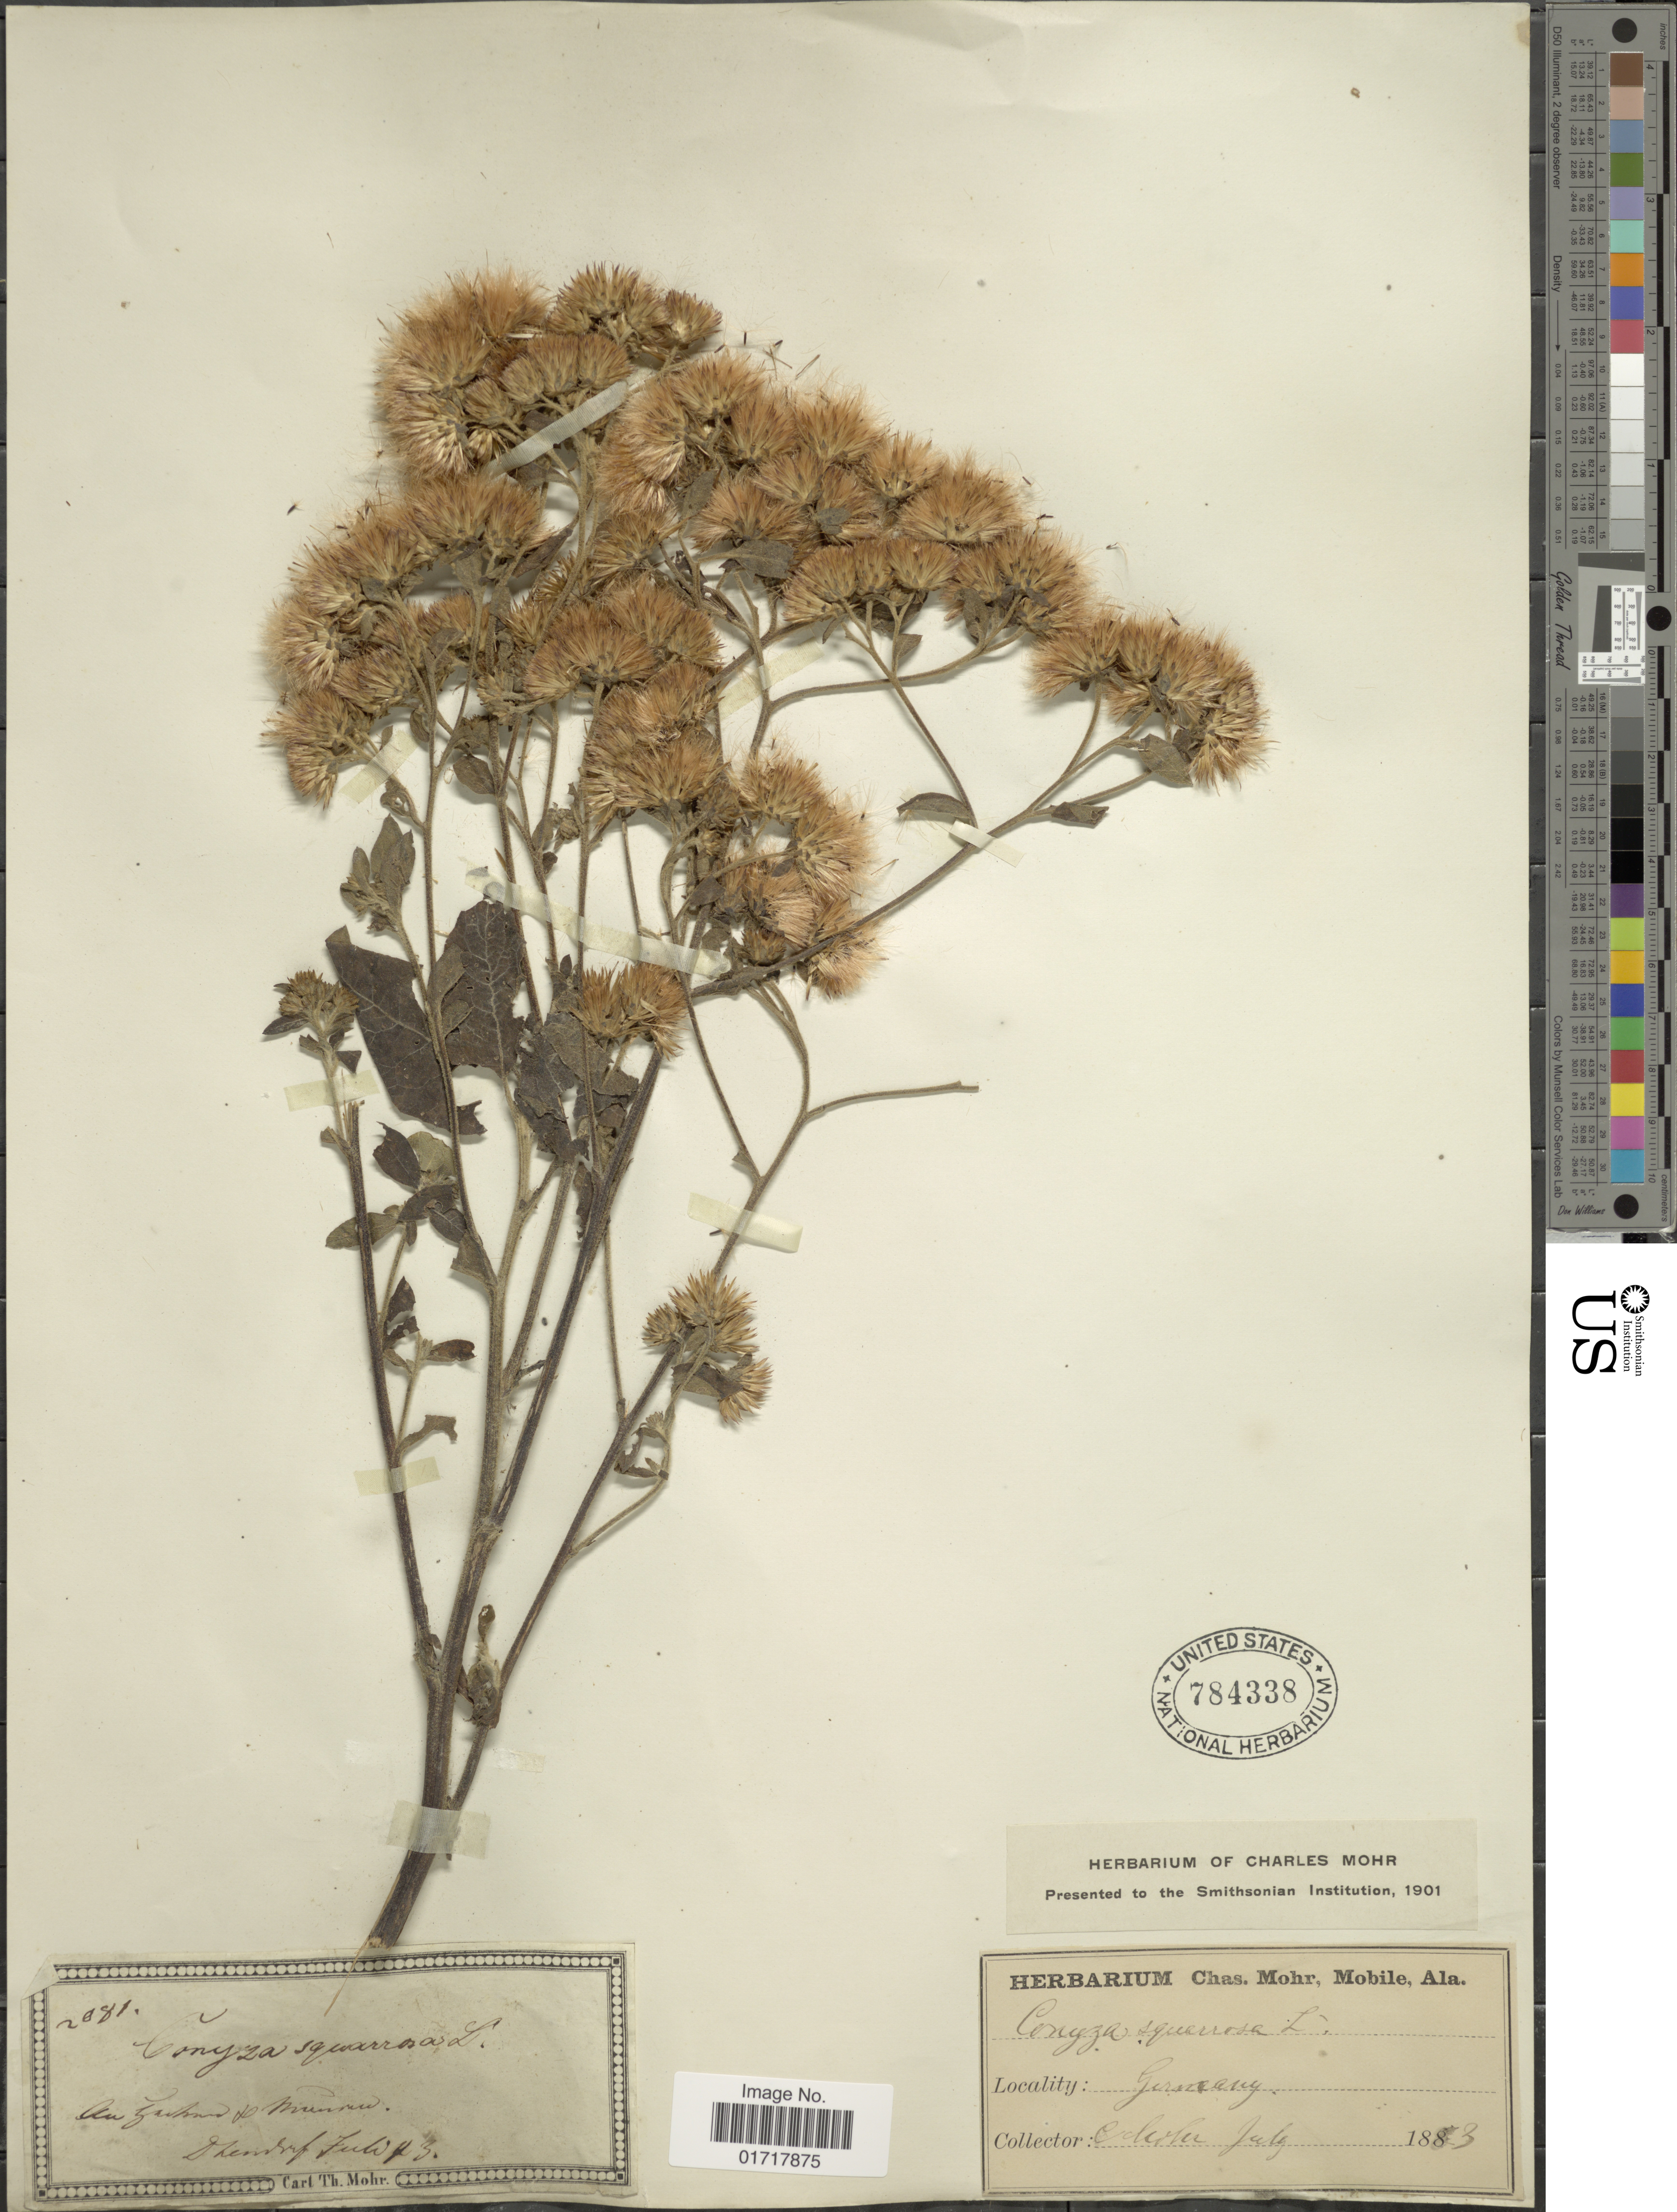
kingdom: Plantae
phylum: Tracheophyta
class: Magnoliopsida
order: Asterales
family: Asteraceae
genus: Conyza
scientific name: Conyza squamosa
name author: Bory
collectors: Mohr, C. T. (herbarium)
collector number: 2081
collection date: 1873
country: Germany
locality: G [illegible text]ry. [interpreted]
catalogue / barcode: US 784338